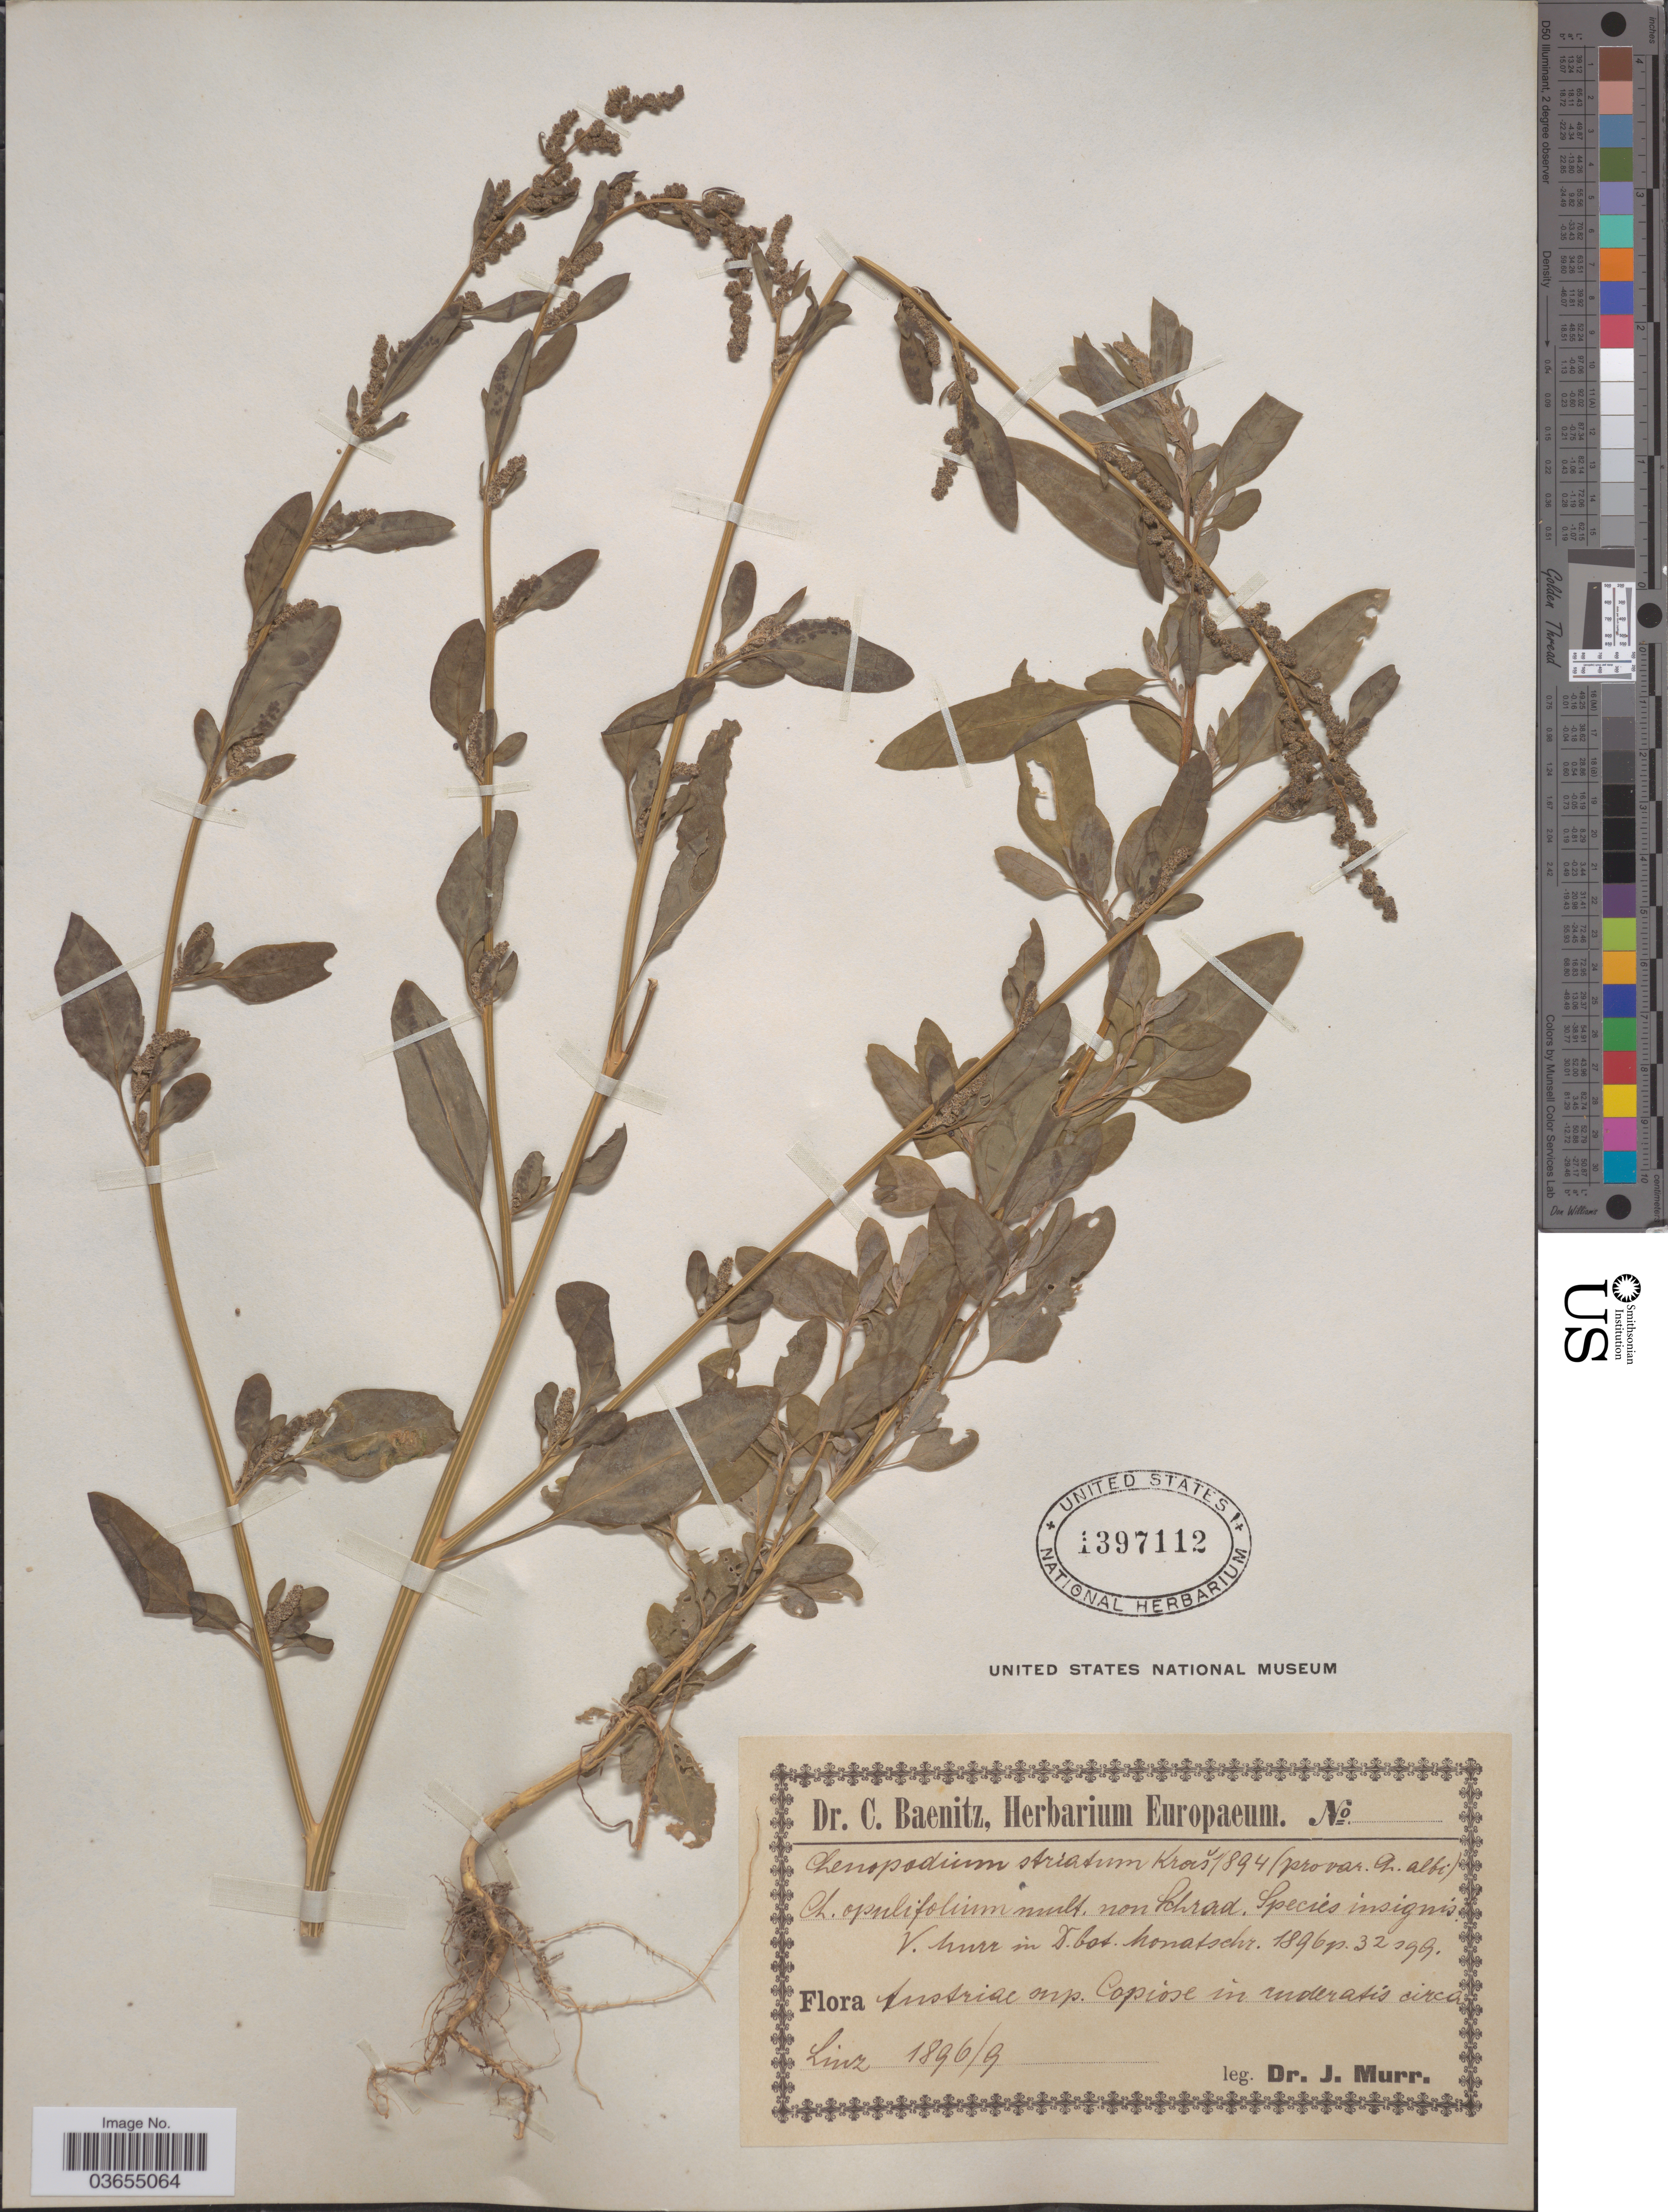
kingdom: Plantae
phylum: Tracheophyta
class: Magnoliopsida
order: Caryophyllales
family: Amaranthaceae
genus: Chenopodium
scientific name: Chenopodium striatum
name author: (Krasan) Murr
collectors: J. Murr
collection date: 1896-09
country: Austria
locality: Onp. Copiose in ruderatis circa Linz.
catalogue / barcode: US 1397112